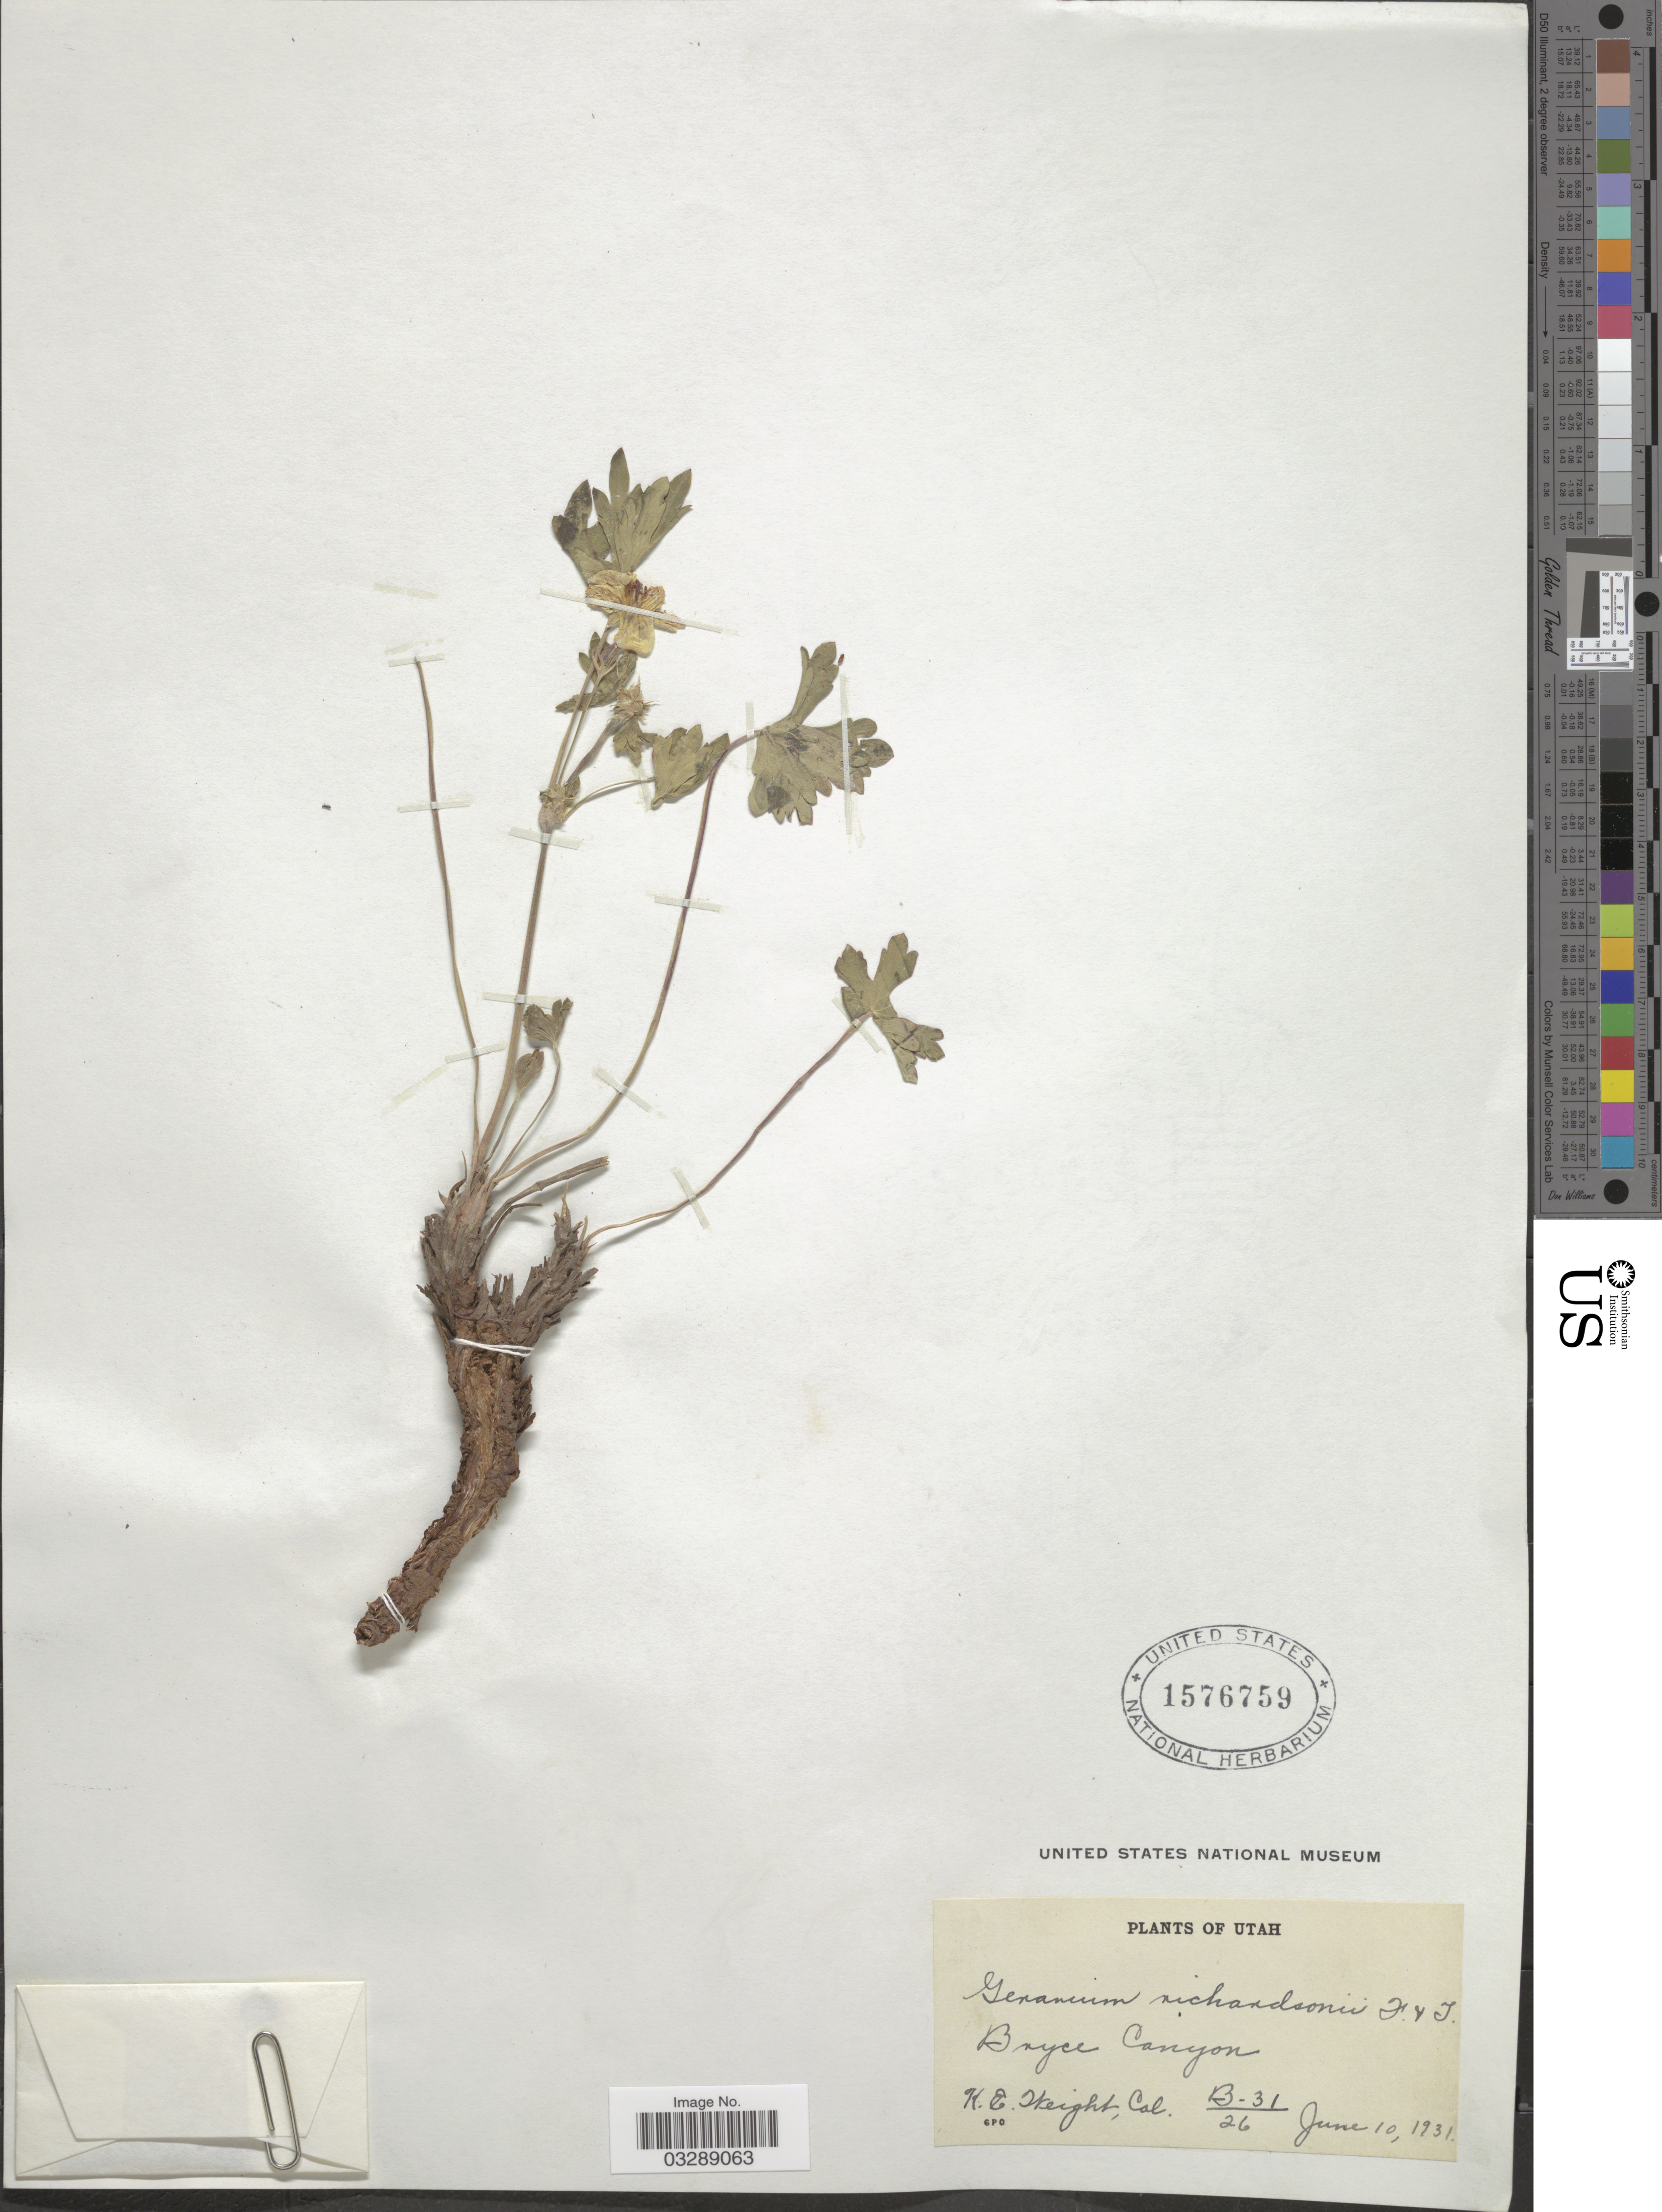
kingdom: Plantae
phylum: Tracheophyta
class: Magnoliopsida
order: Geraniales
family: Geraniaceae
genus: Geranium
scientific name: Geranium richardsonii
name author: Fisch. & Trautv.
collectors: K. Weight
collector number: B-31/26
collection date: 1931-06-10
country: United States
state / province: Utah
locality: Bryce Canyon.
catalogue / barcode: US 1576759